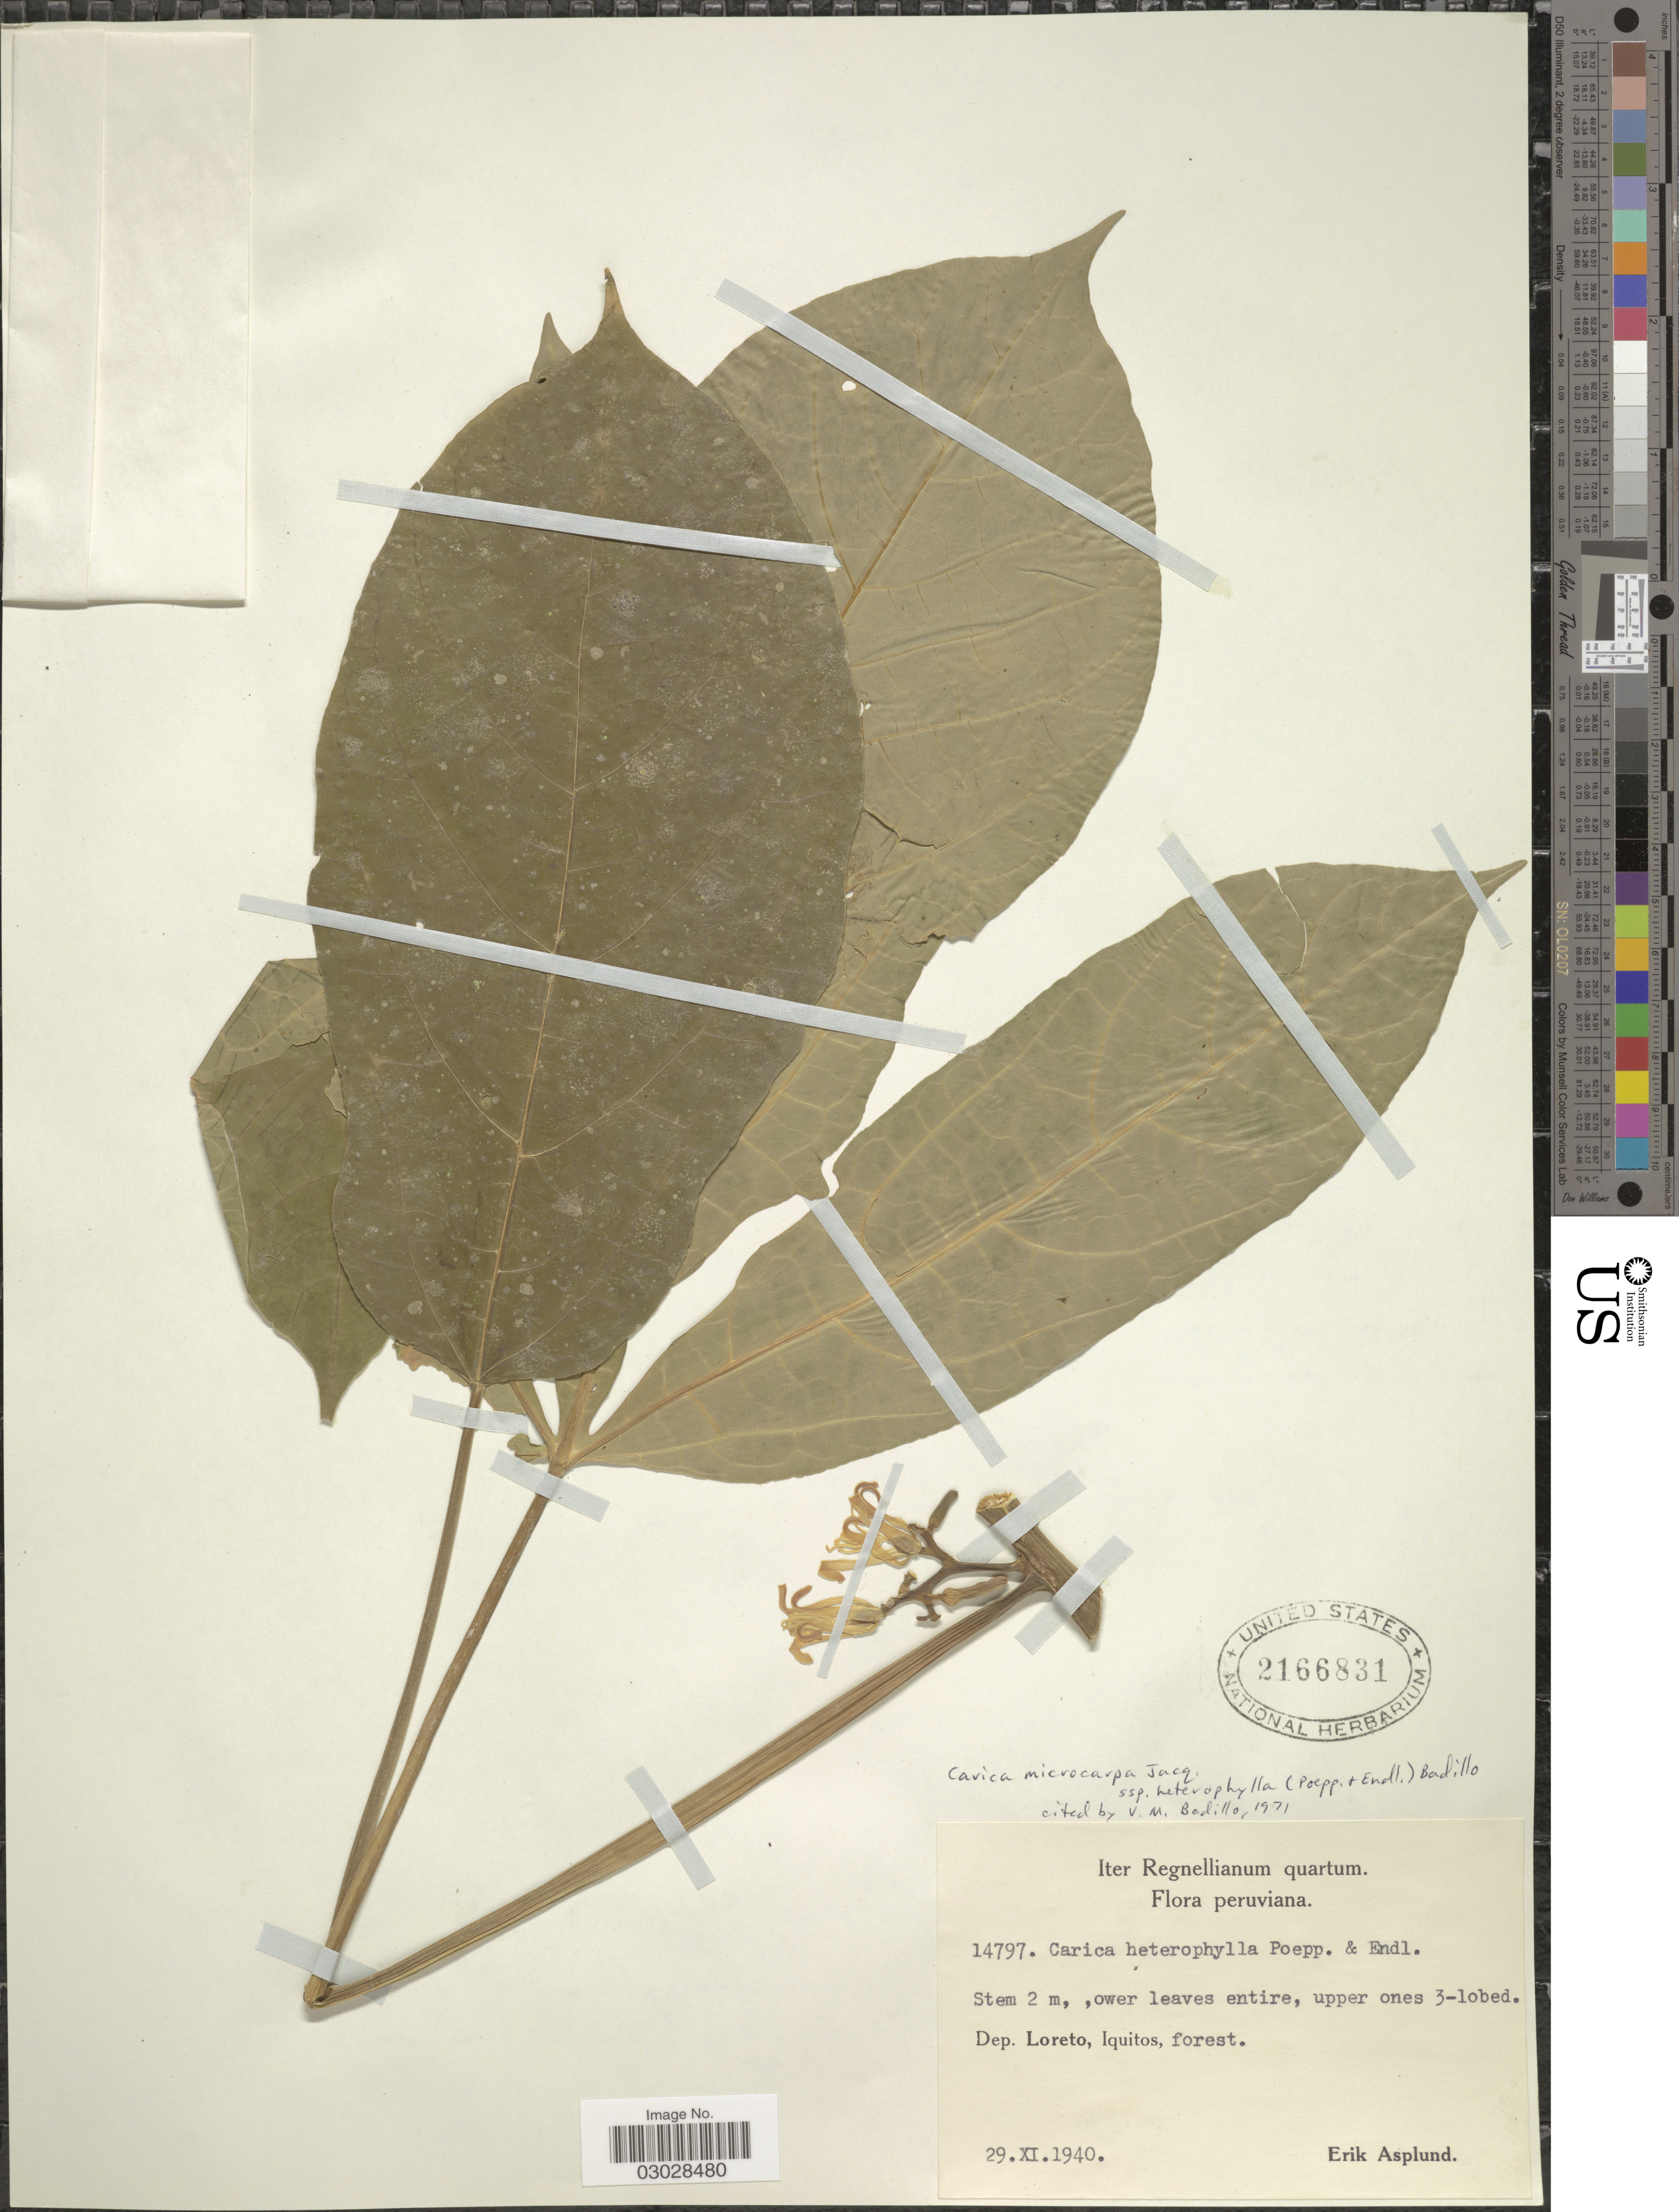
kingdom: Plantae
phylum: Tracheophyta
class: Magnoliopsida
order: Brassicales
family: Caricaceae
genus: Vasconcellea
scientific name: Vasconcellea microcarpa subsp. heterophylla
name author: (Poepp. & Endl.) V.M. Badillo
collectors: E. Asplund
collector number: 14797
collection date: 1940-11-29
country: Peru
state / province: Loreto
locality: Dep. Loreto, Iquitos.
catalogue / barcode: US 2166831